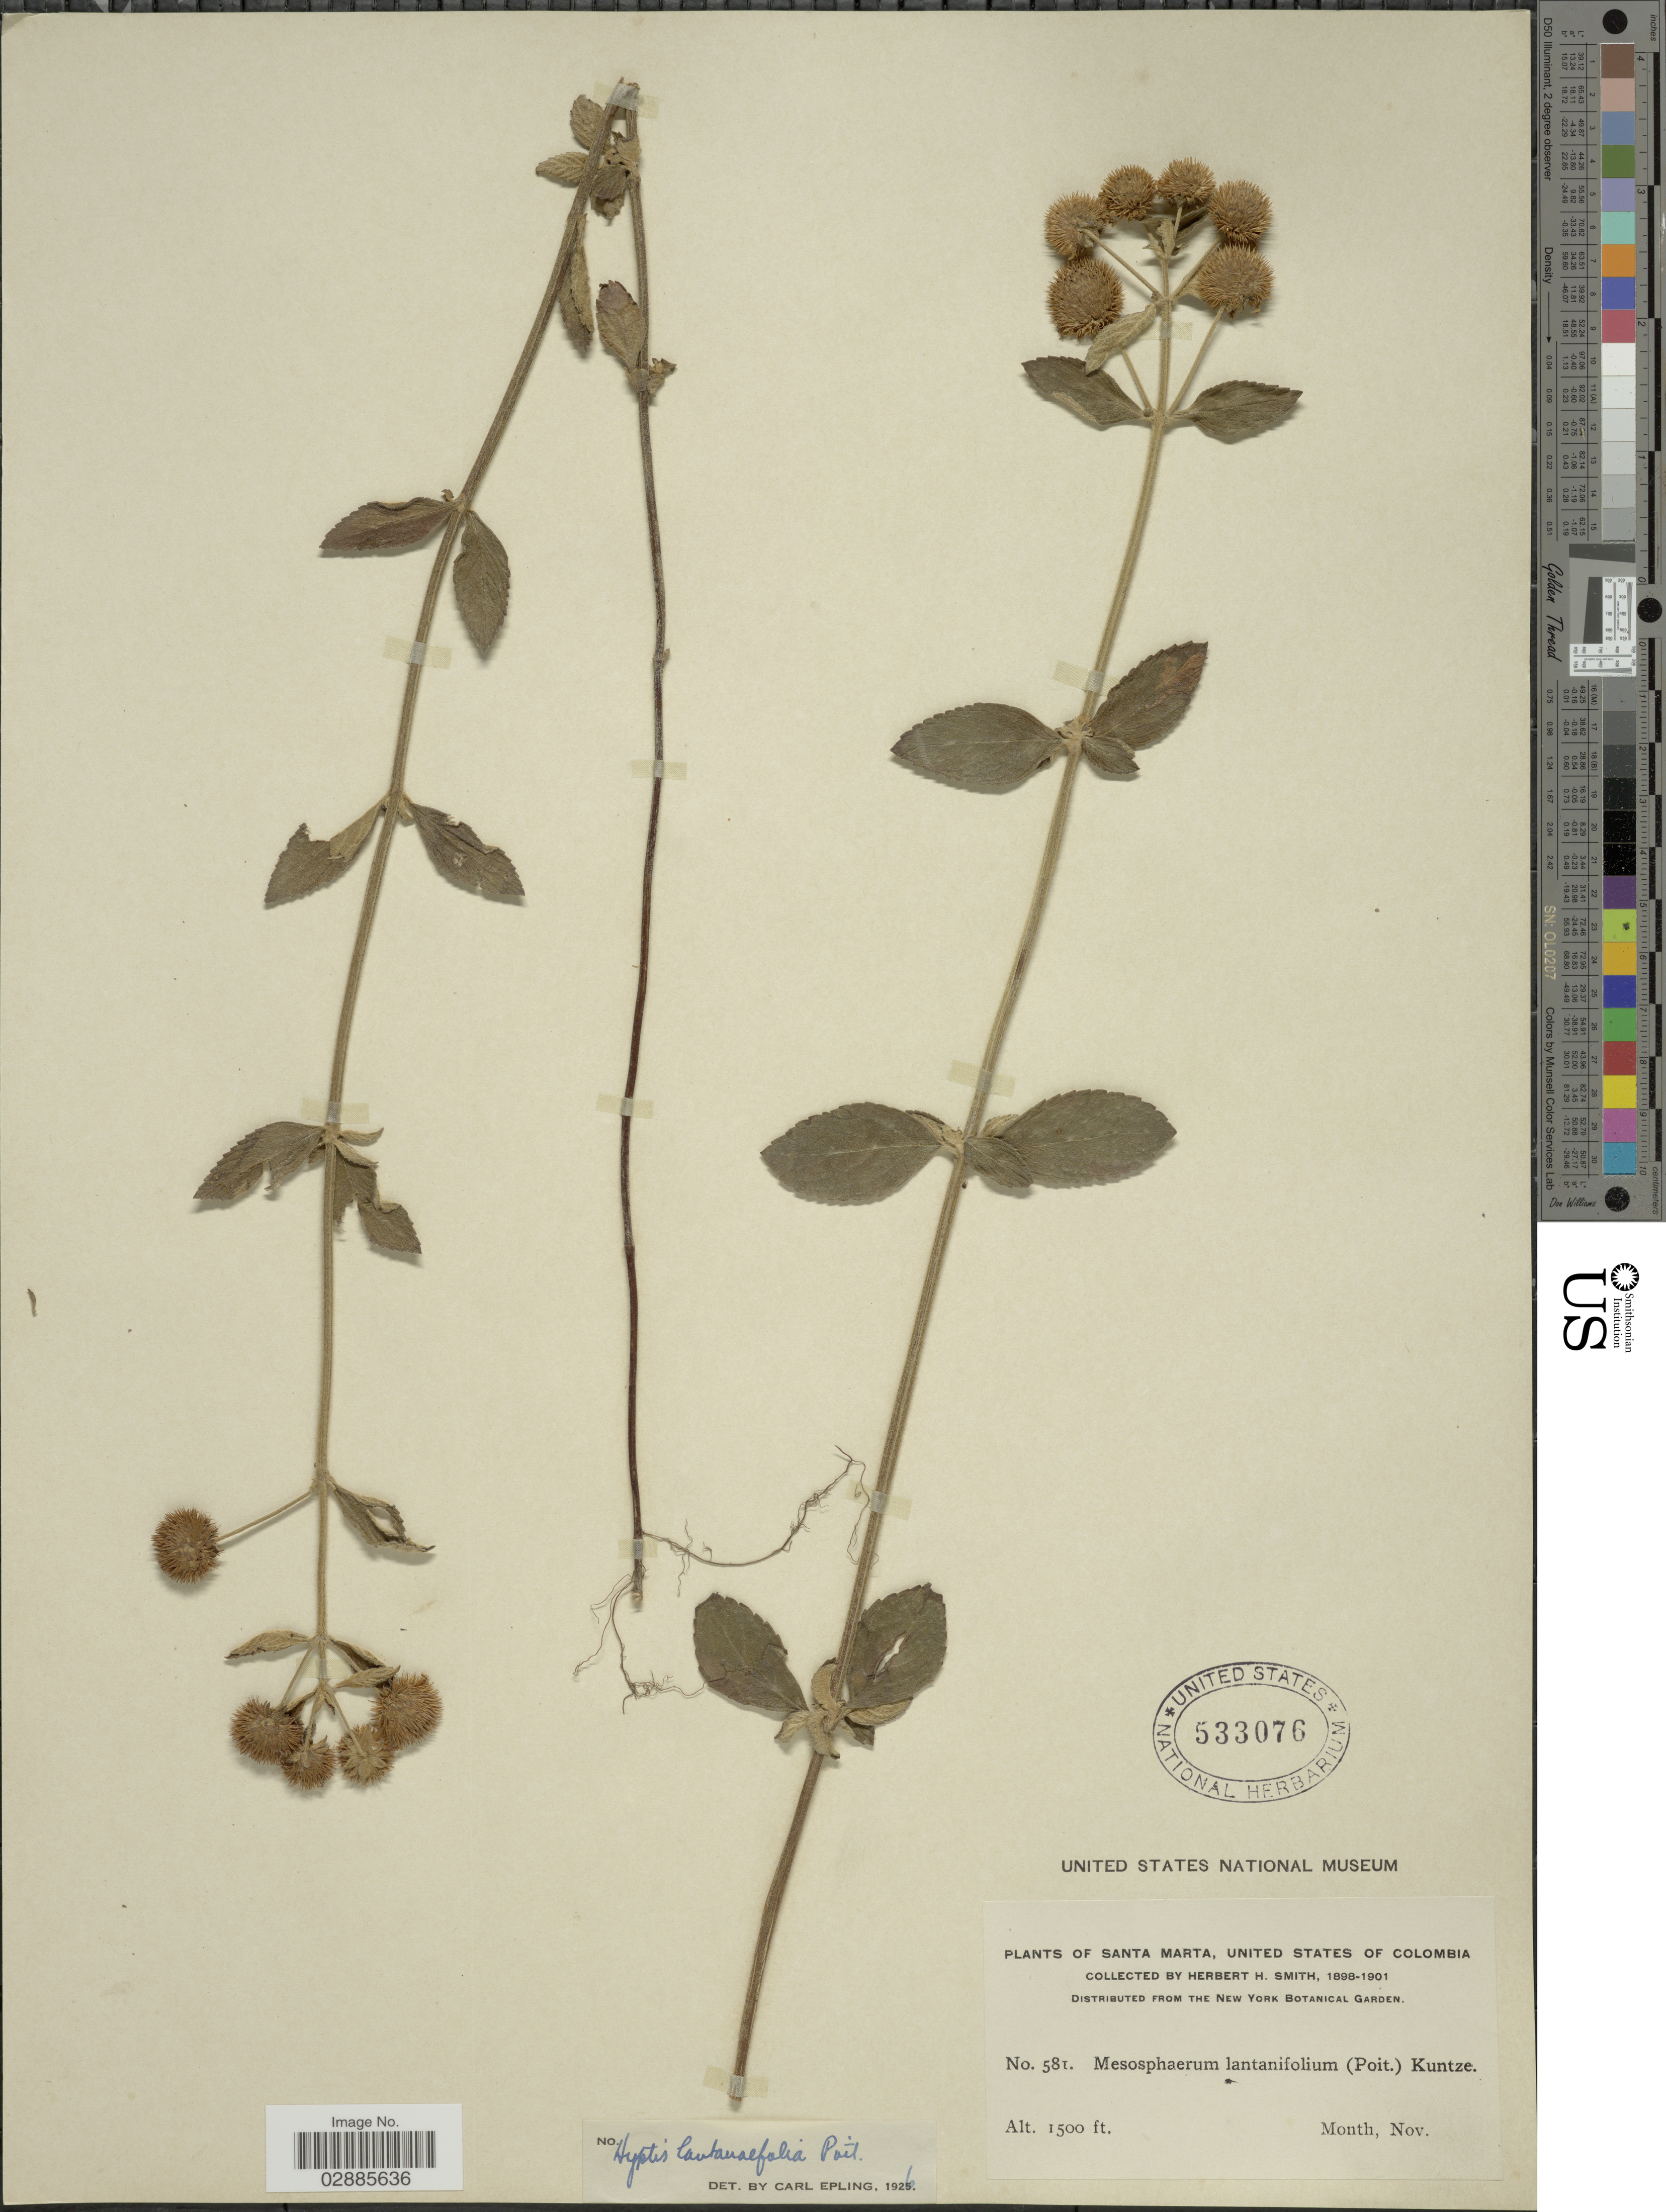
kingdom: Plantae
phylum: Tracheophyta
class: Magnoliopsida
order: Lamiales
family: Lamiaceae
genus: Hyptis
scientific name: Hyptis lantanifolia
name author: Poit.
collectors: Herbert H. Smith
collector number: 581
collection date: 1898-11/1901-11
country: Colombia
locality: Santa Marta, United States of Colombia.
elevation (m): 457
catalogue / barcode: US 533076